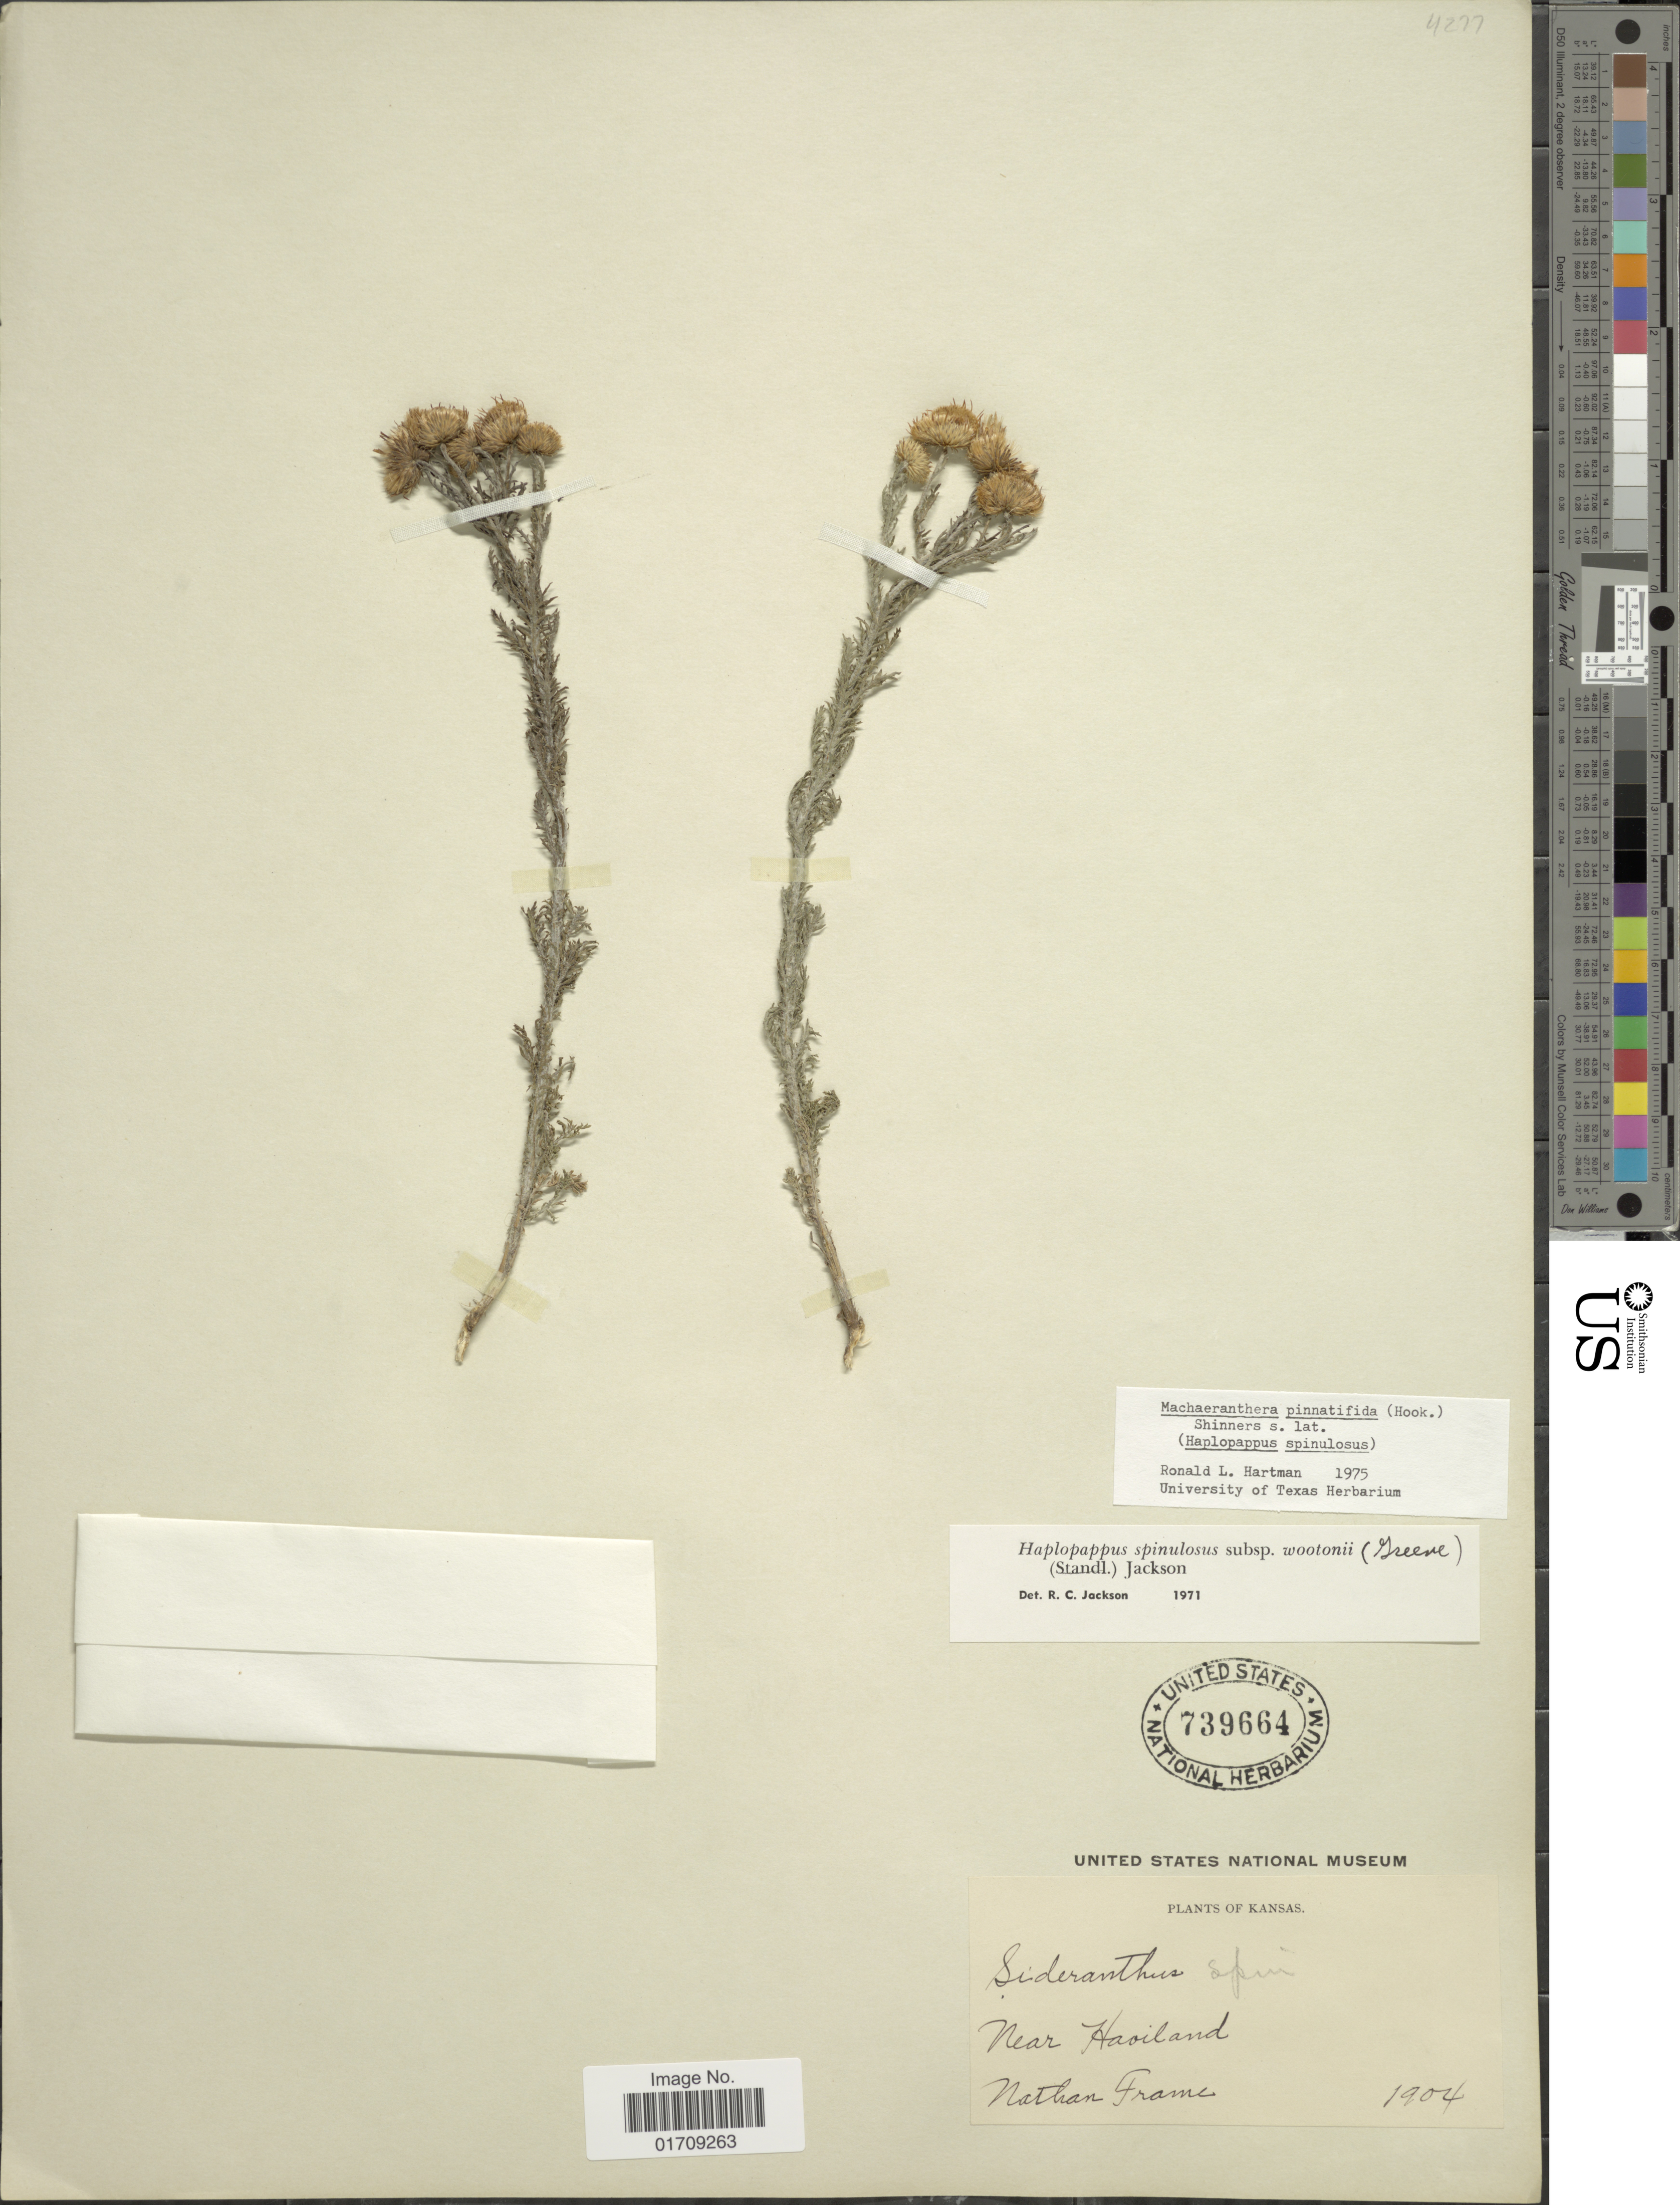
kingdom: Plantae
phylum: Tracheophyta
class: Magnoliopsida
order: Asterales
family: Asteraceae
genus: Machaeranthera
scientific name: Machaeranthera pinnatifida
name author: (Hook.) Shinners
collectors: N. Frame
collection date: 1904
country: United States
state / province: Kansas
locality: Near Haoiland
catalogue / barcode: US 739664